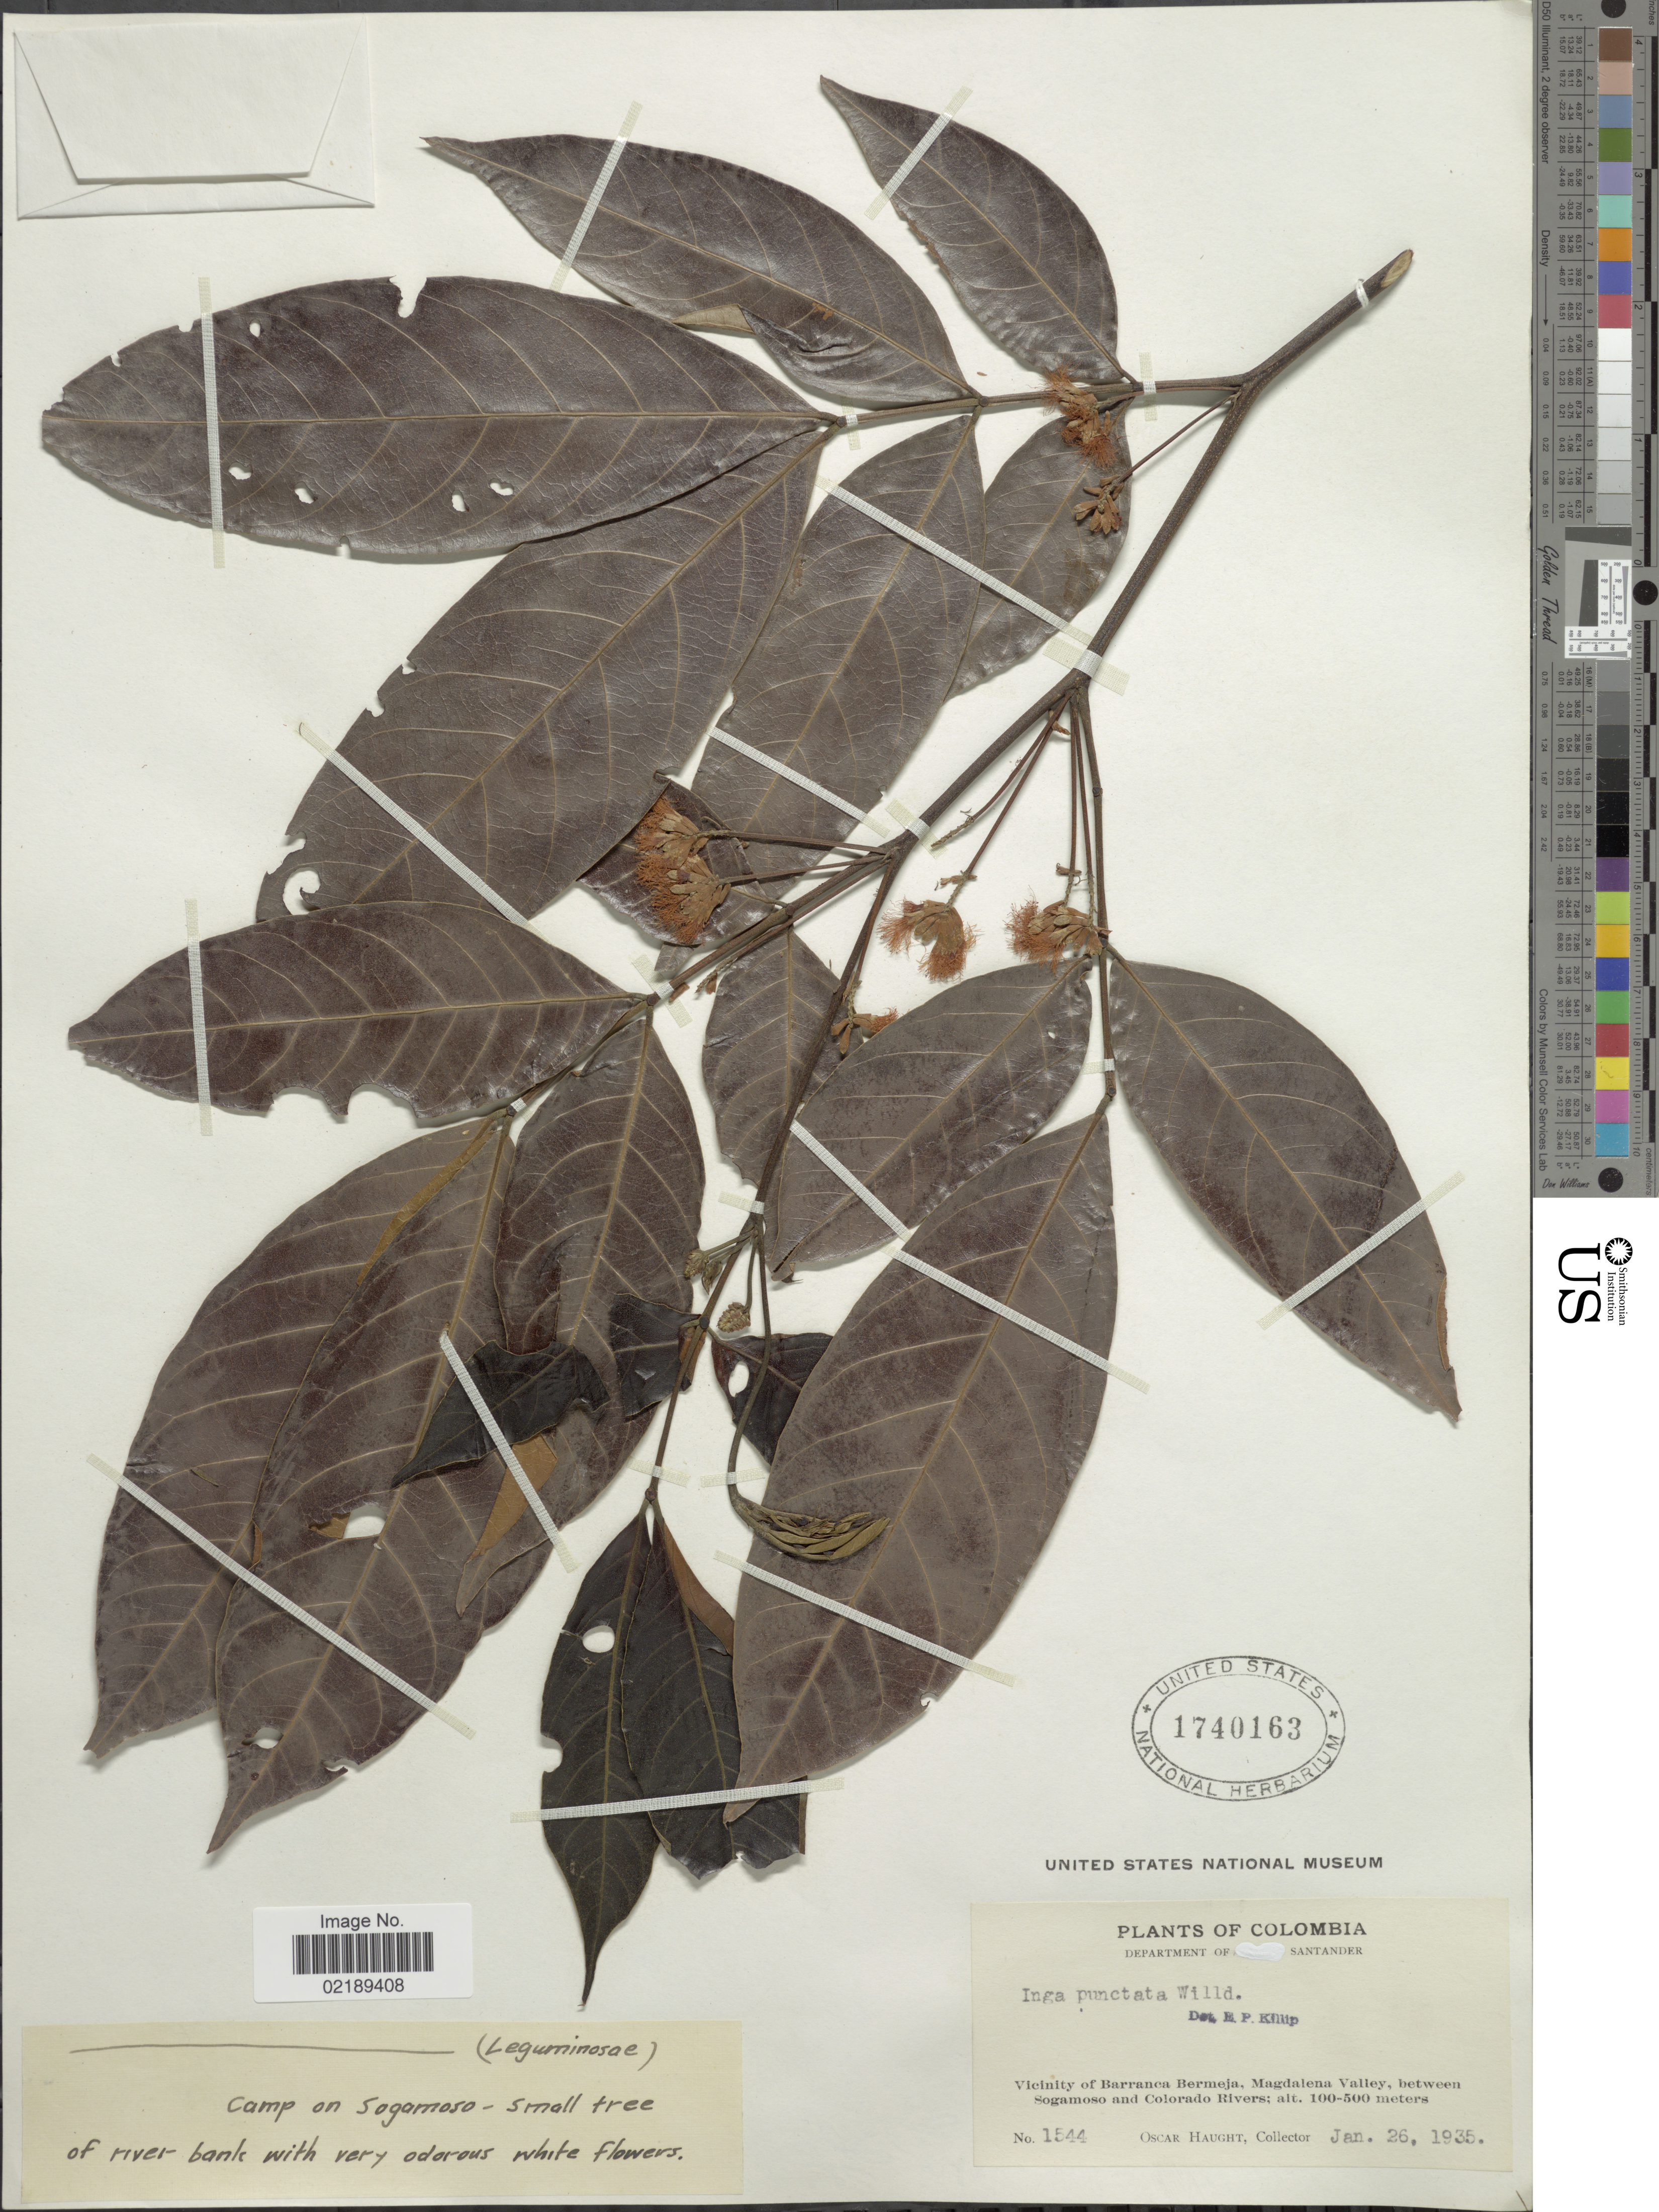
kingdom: Plantae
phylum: Tracheophyta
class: Magnoliopsida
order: Fabales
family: Fabaceae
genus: Inga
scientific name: Inga punctata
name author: Willd.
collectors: O. L. Haught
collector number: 1544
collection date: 1935-01-26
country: Colombia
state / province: Santander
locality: Vicinity of Barranca Bermeja, Magdalena Valley, between Sogamoso and Colorado Rivers, camp on Sogamoso, riverbank.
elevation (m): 100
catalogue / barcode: US 1740163